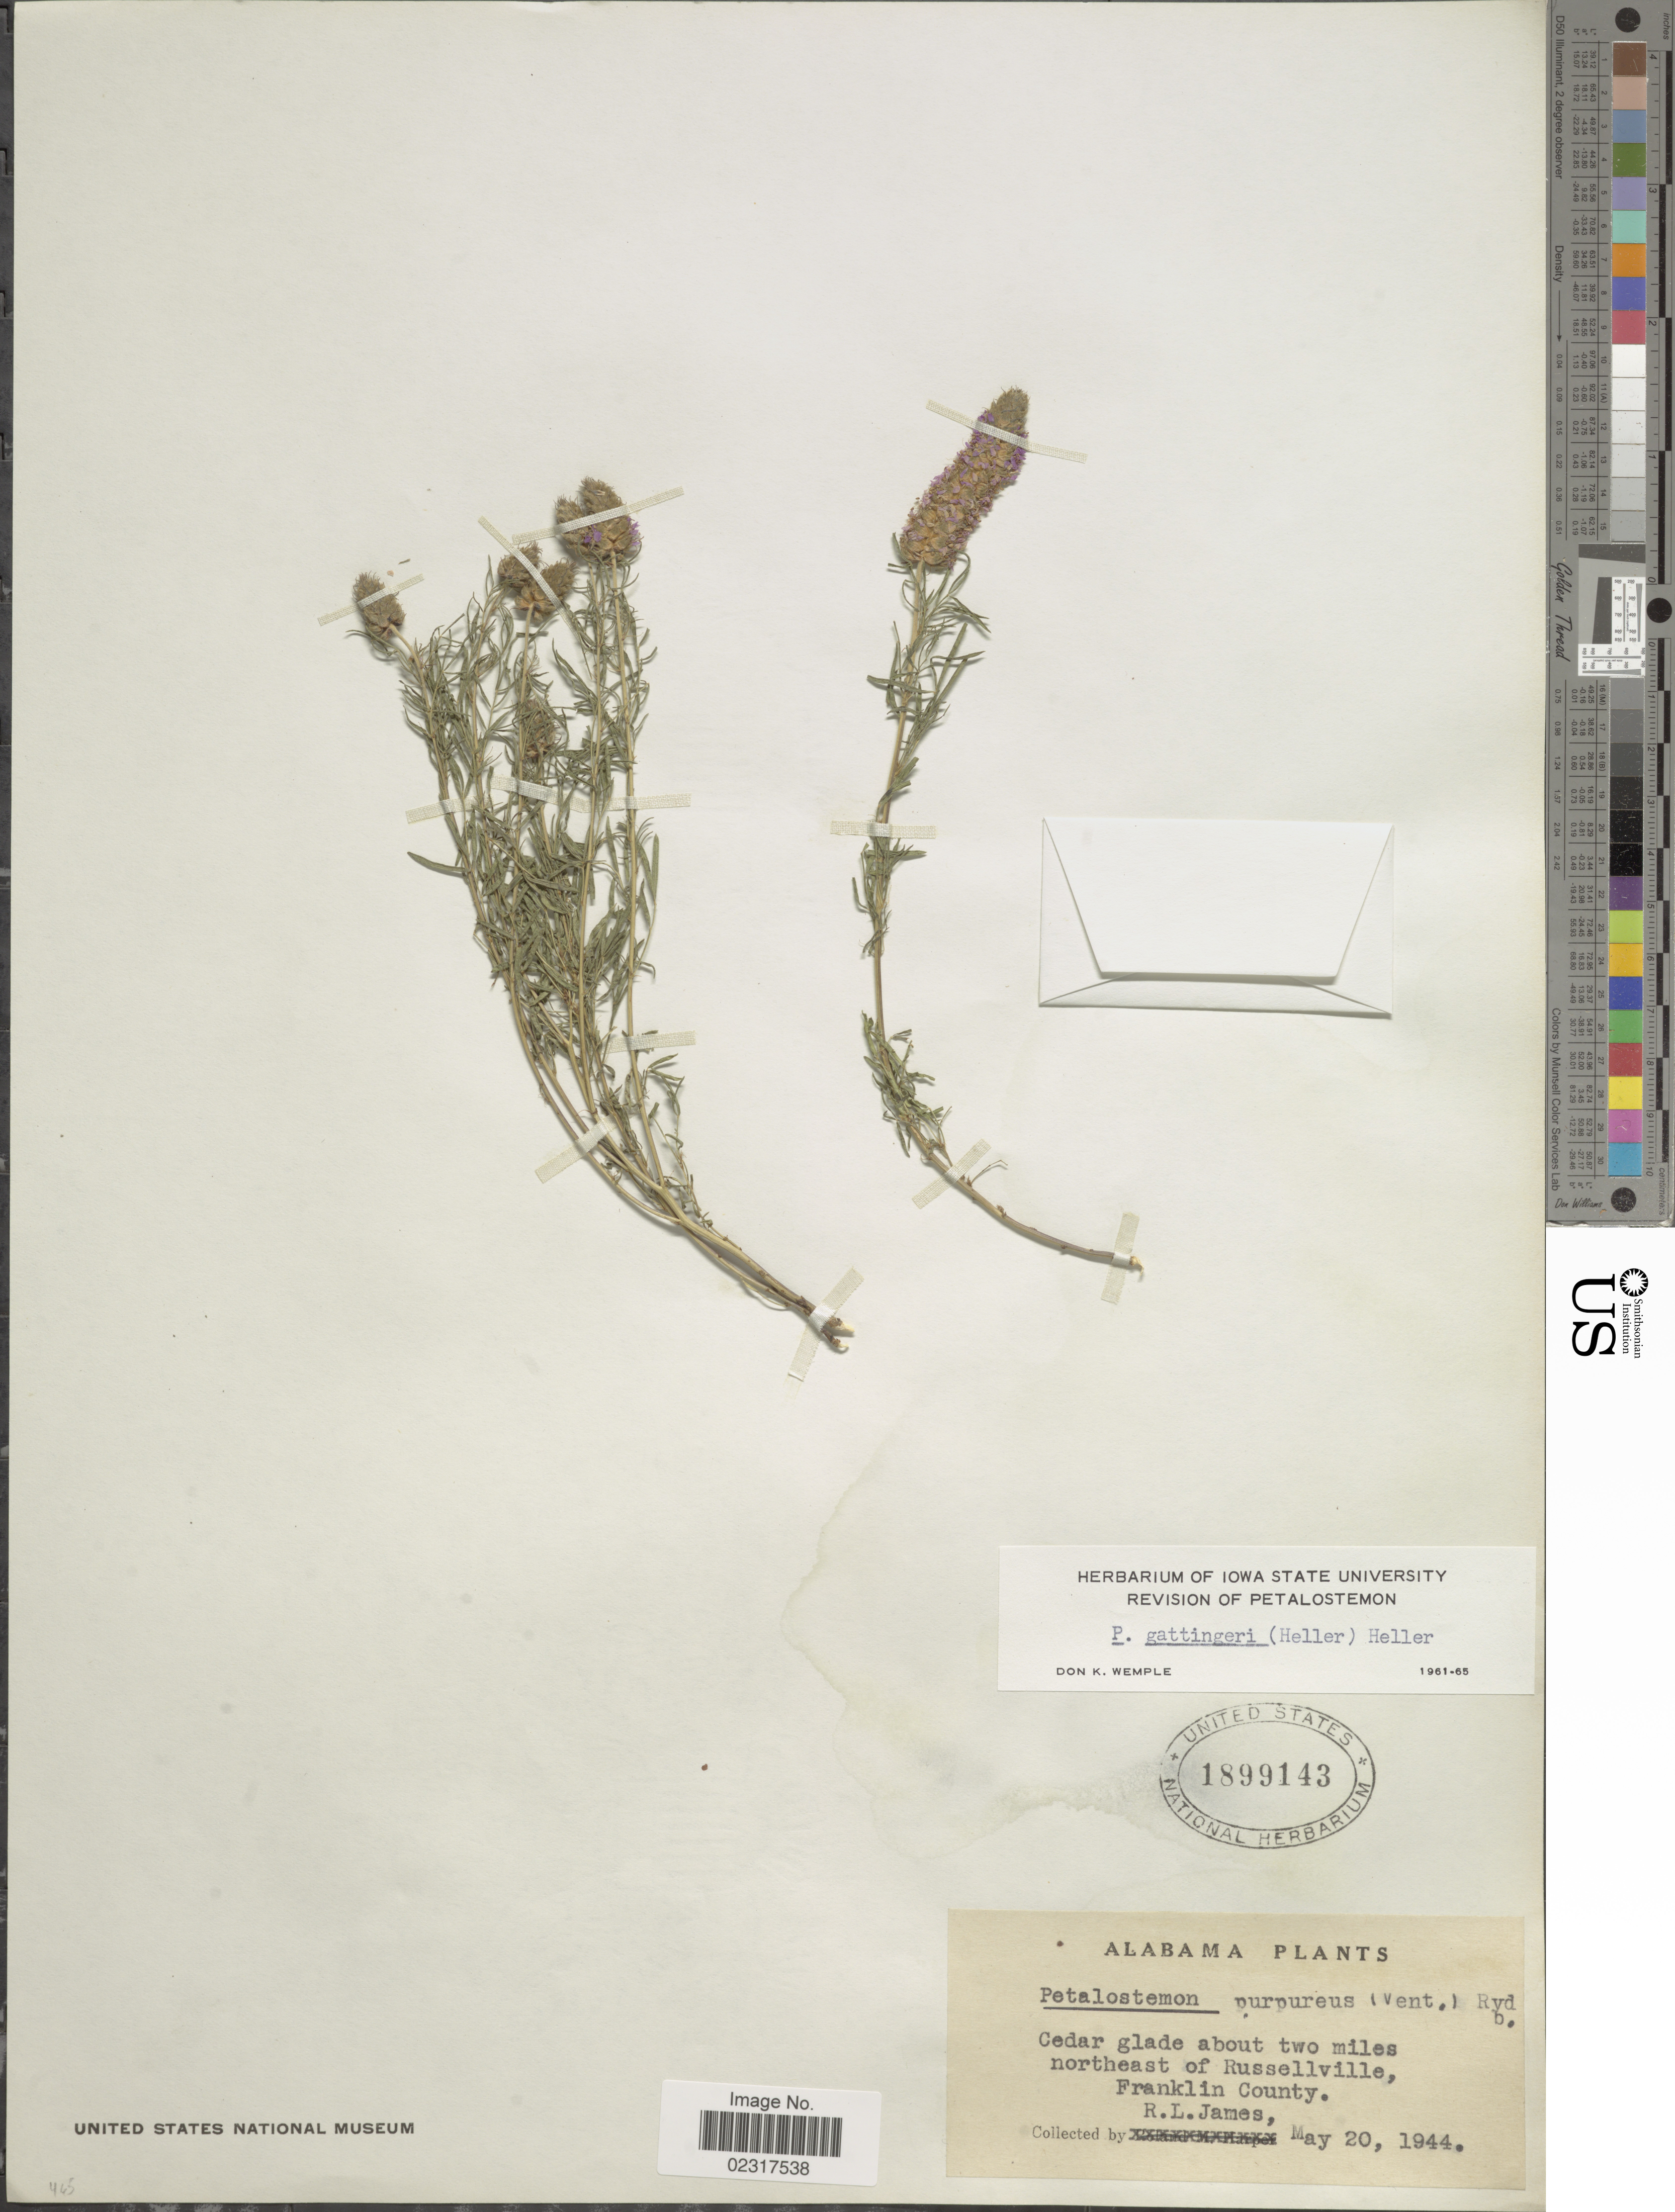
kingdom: Plantae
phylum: Tracheophyta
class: Magnoliopsida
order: Fabales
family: Fabaceae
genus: Dalea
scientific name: Dalea gattingeri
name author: (A. Heller) Barneby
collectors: R. James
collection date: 1944-05-20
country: United States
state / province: Alabama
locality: Cedar glade about two miles northeast of Russelville, Franklin County.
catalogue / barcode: US 1899143